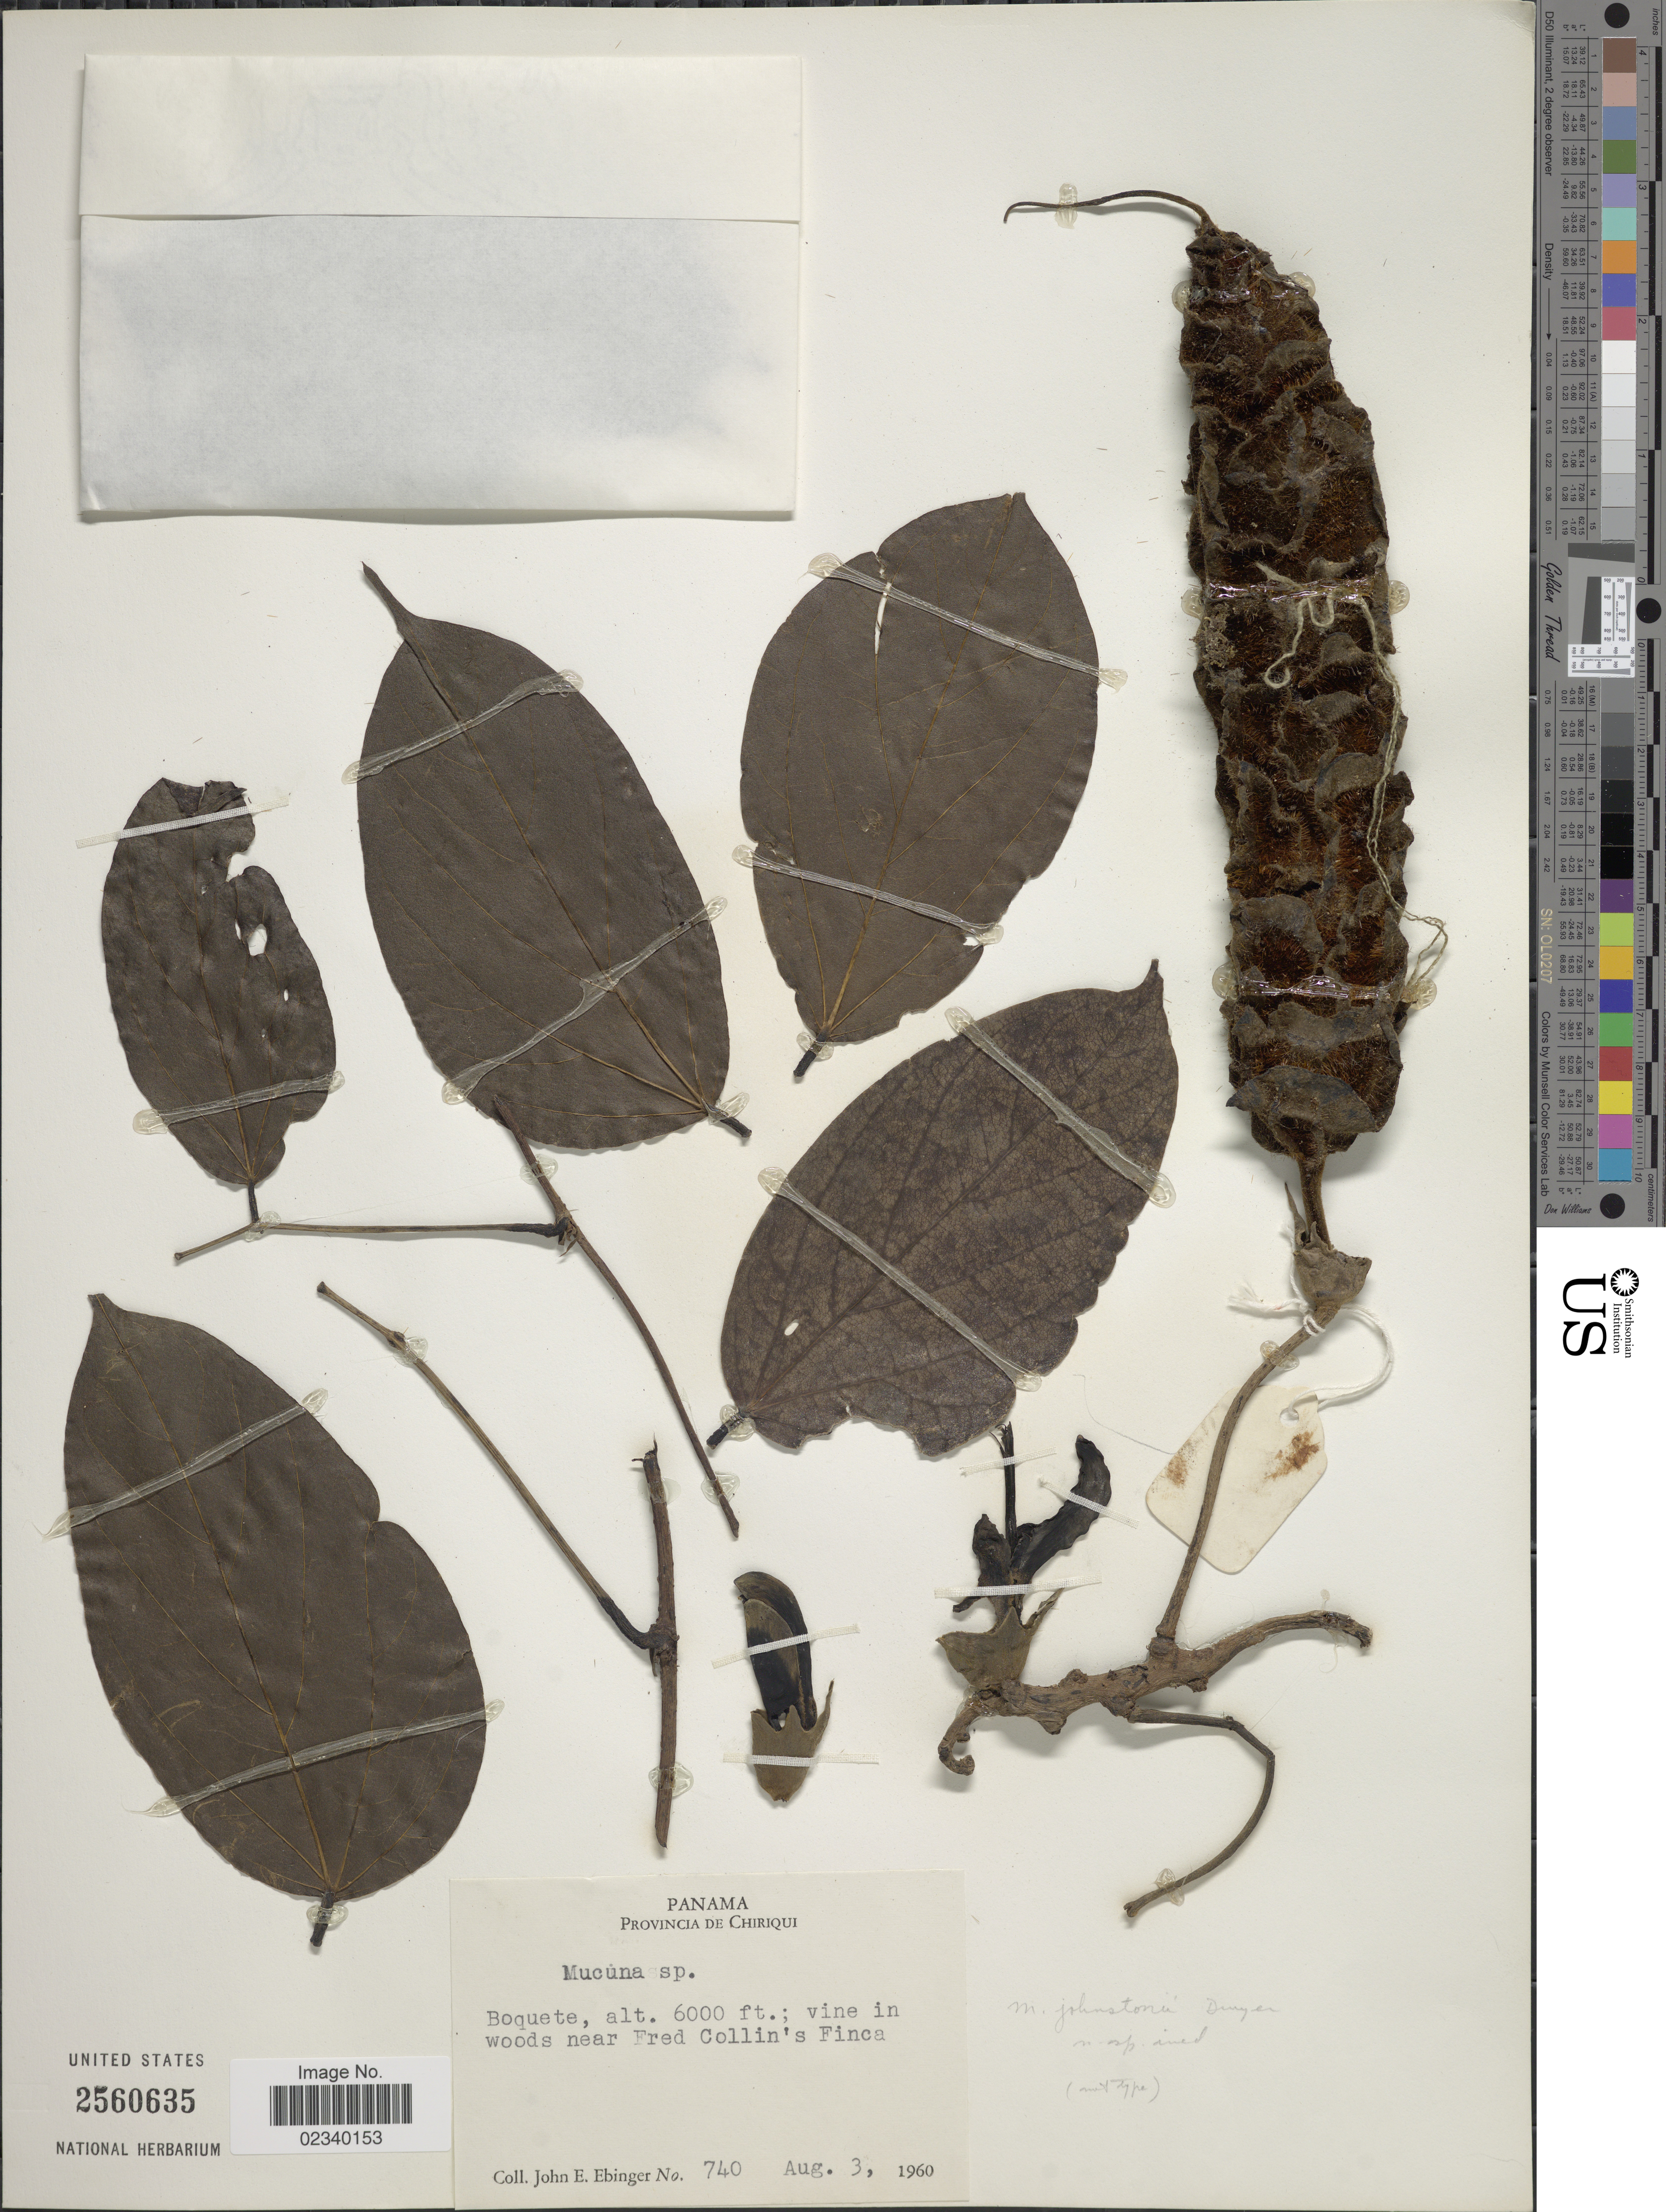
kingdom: Plantae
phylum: Tracheophyta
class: Magnoliopsida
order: Fabales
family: Fabaceae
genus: Mucuna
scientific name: Mucuna sp.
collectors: J. Ebinger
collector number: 740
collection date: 1960-08-03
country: Panama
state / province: Chiriqui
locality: Provincia de Chiriqui. Boquete, in woods near Fred Collin's Finca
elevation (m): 1829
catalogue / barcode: US 2560635